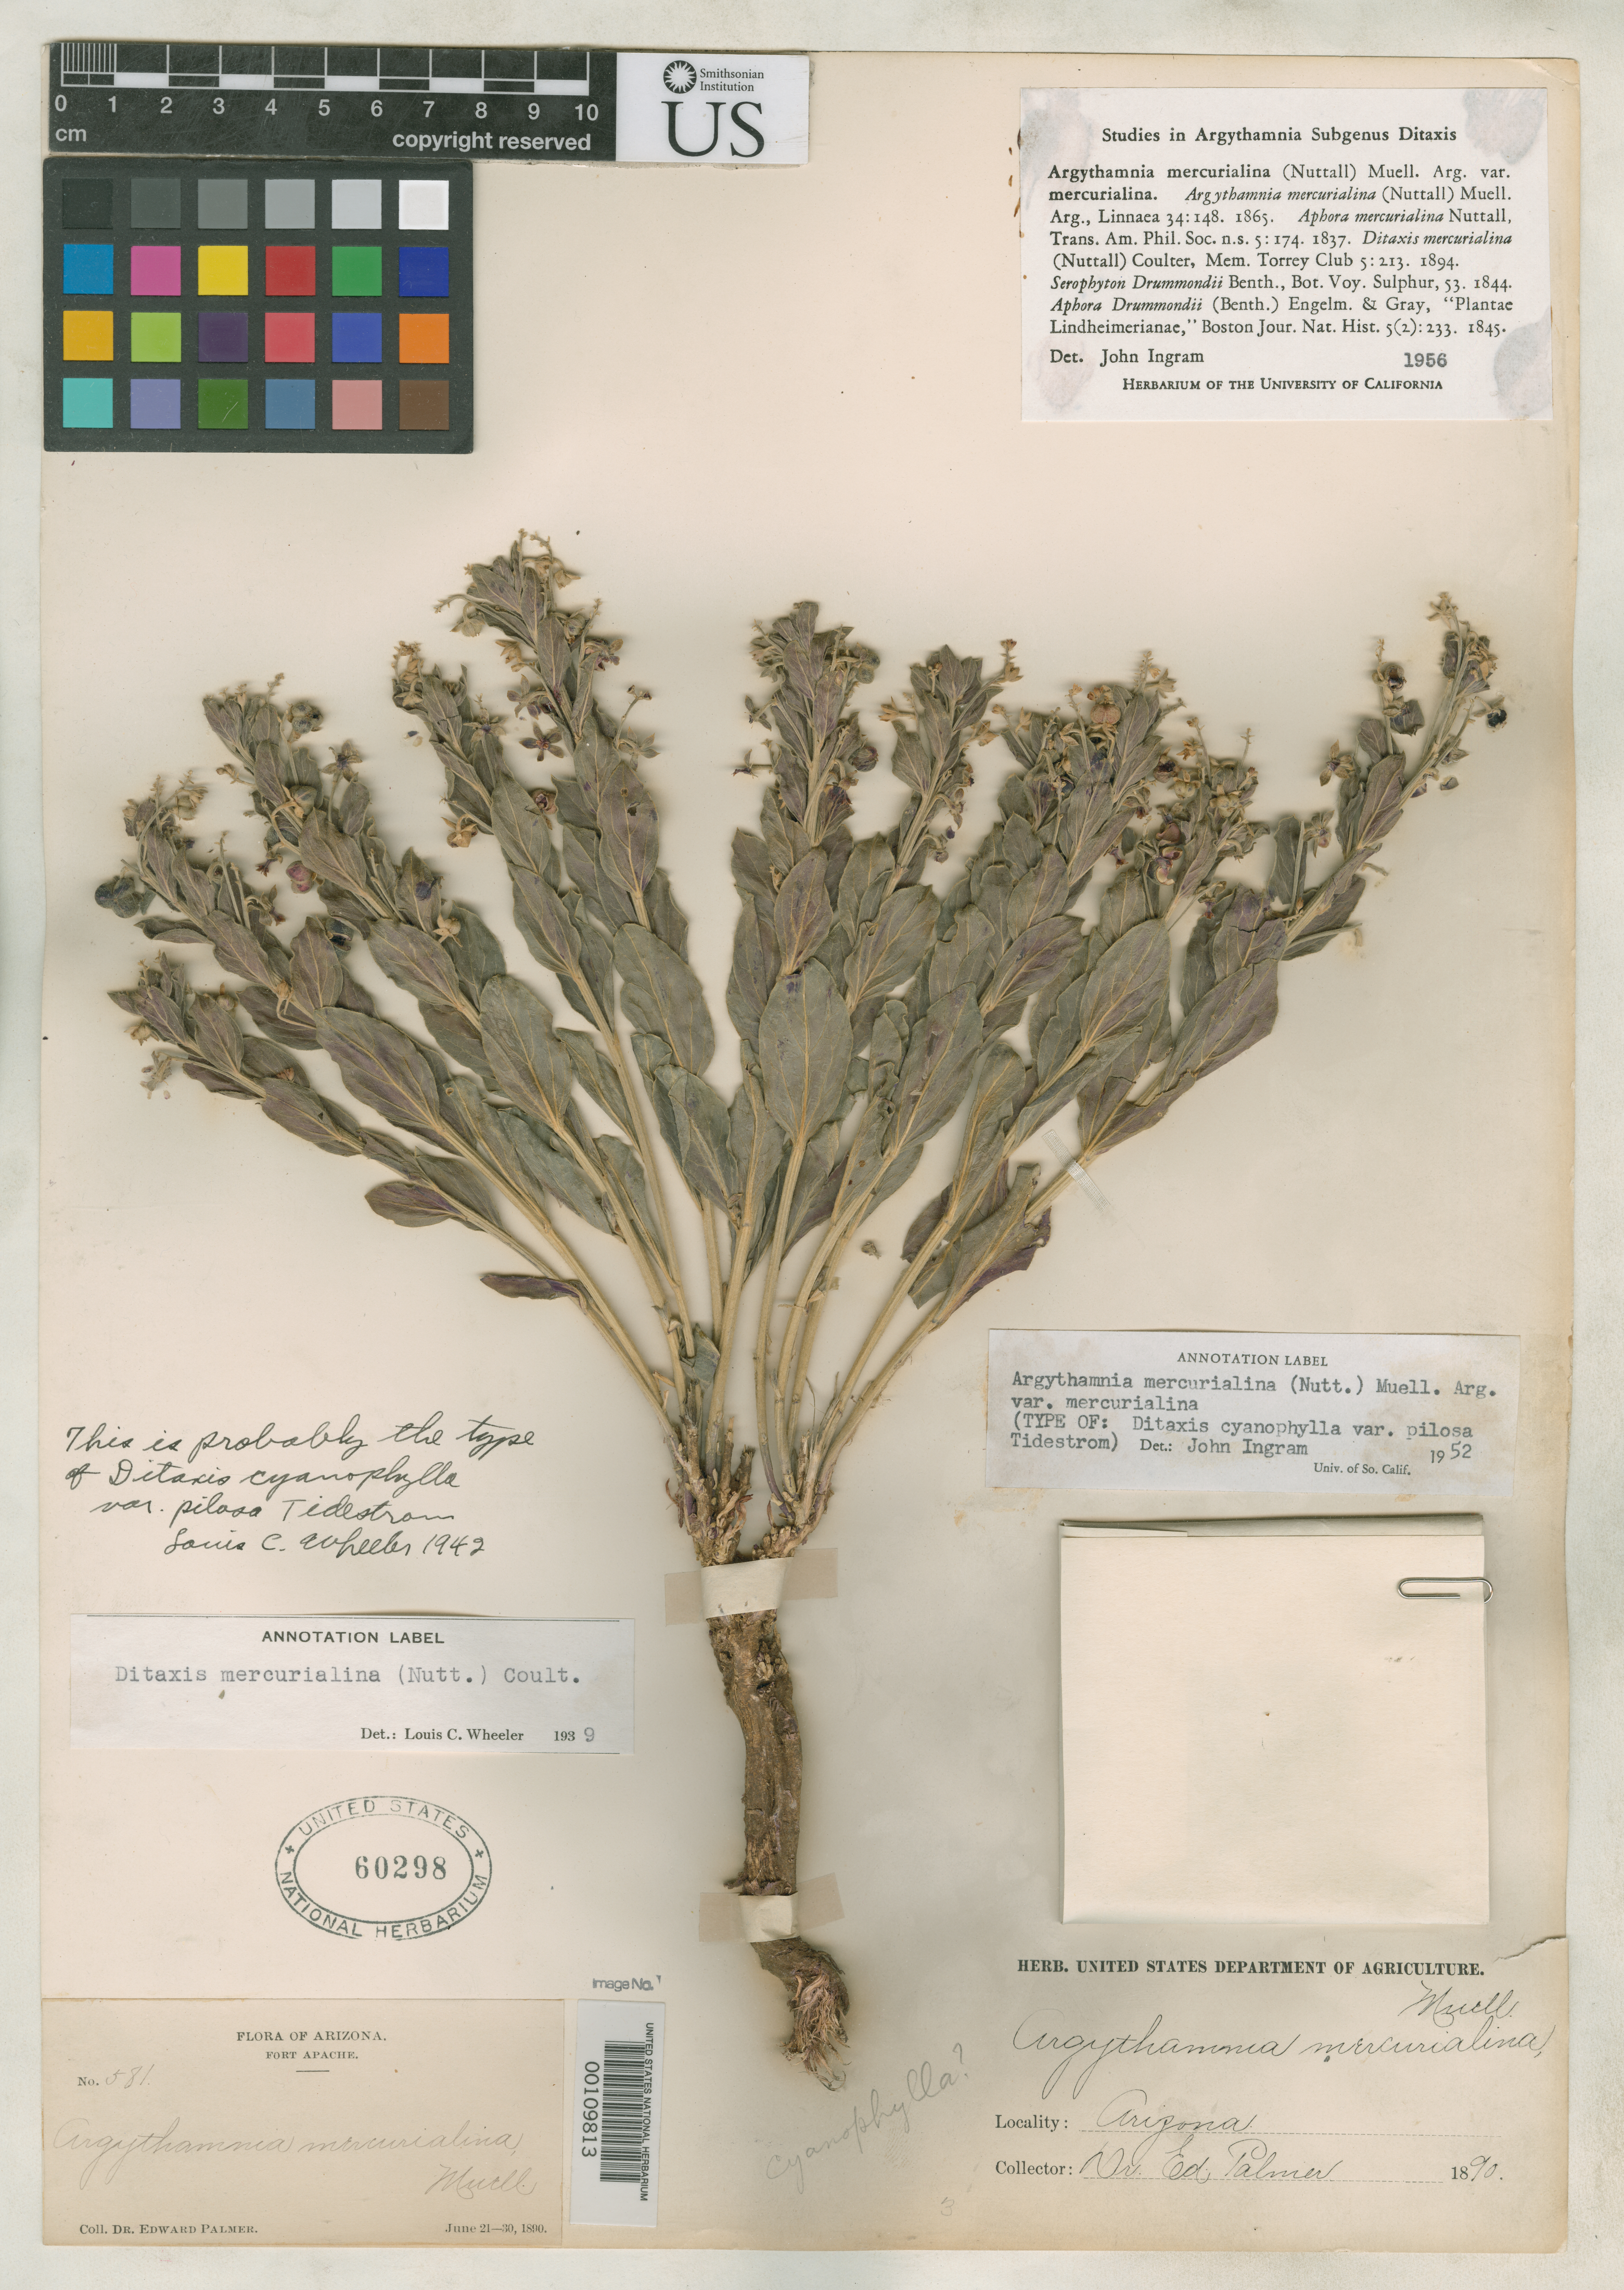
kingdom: Plantae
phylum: Tracheophyta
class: Magnoliopsida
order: Malpighiales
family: Euphorbiaceae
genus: Ditaxis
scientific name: Ditaxis cyanophylla var. pilosa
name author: Tidestr.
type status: Type Collection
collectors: E. Palmer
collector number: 581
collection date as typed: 21 Jun 1890 to 30 Jun 1890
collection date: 1890-06-21/1890-06-30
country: United States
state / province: Arizona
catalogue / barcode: US 60298